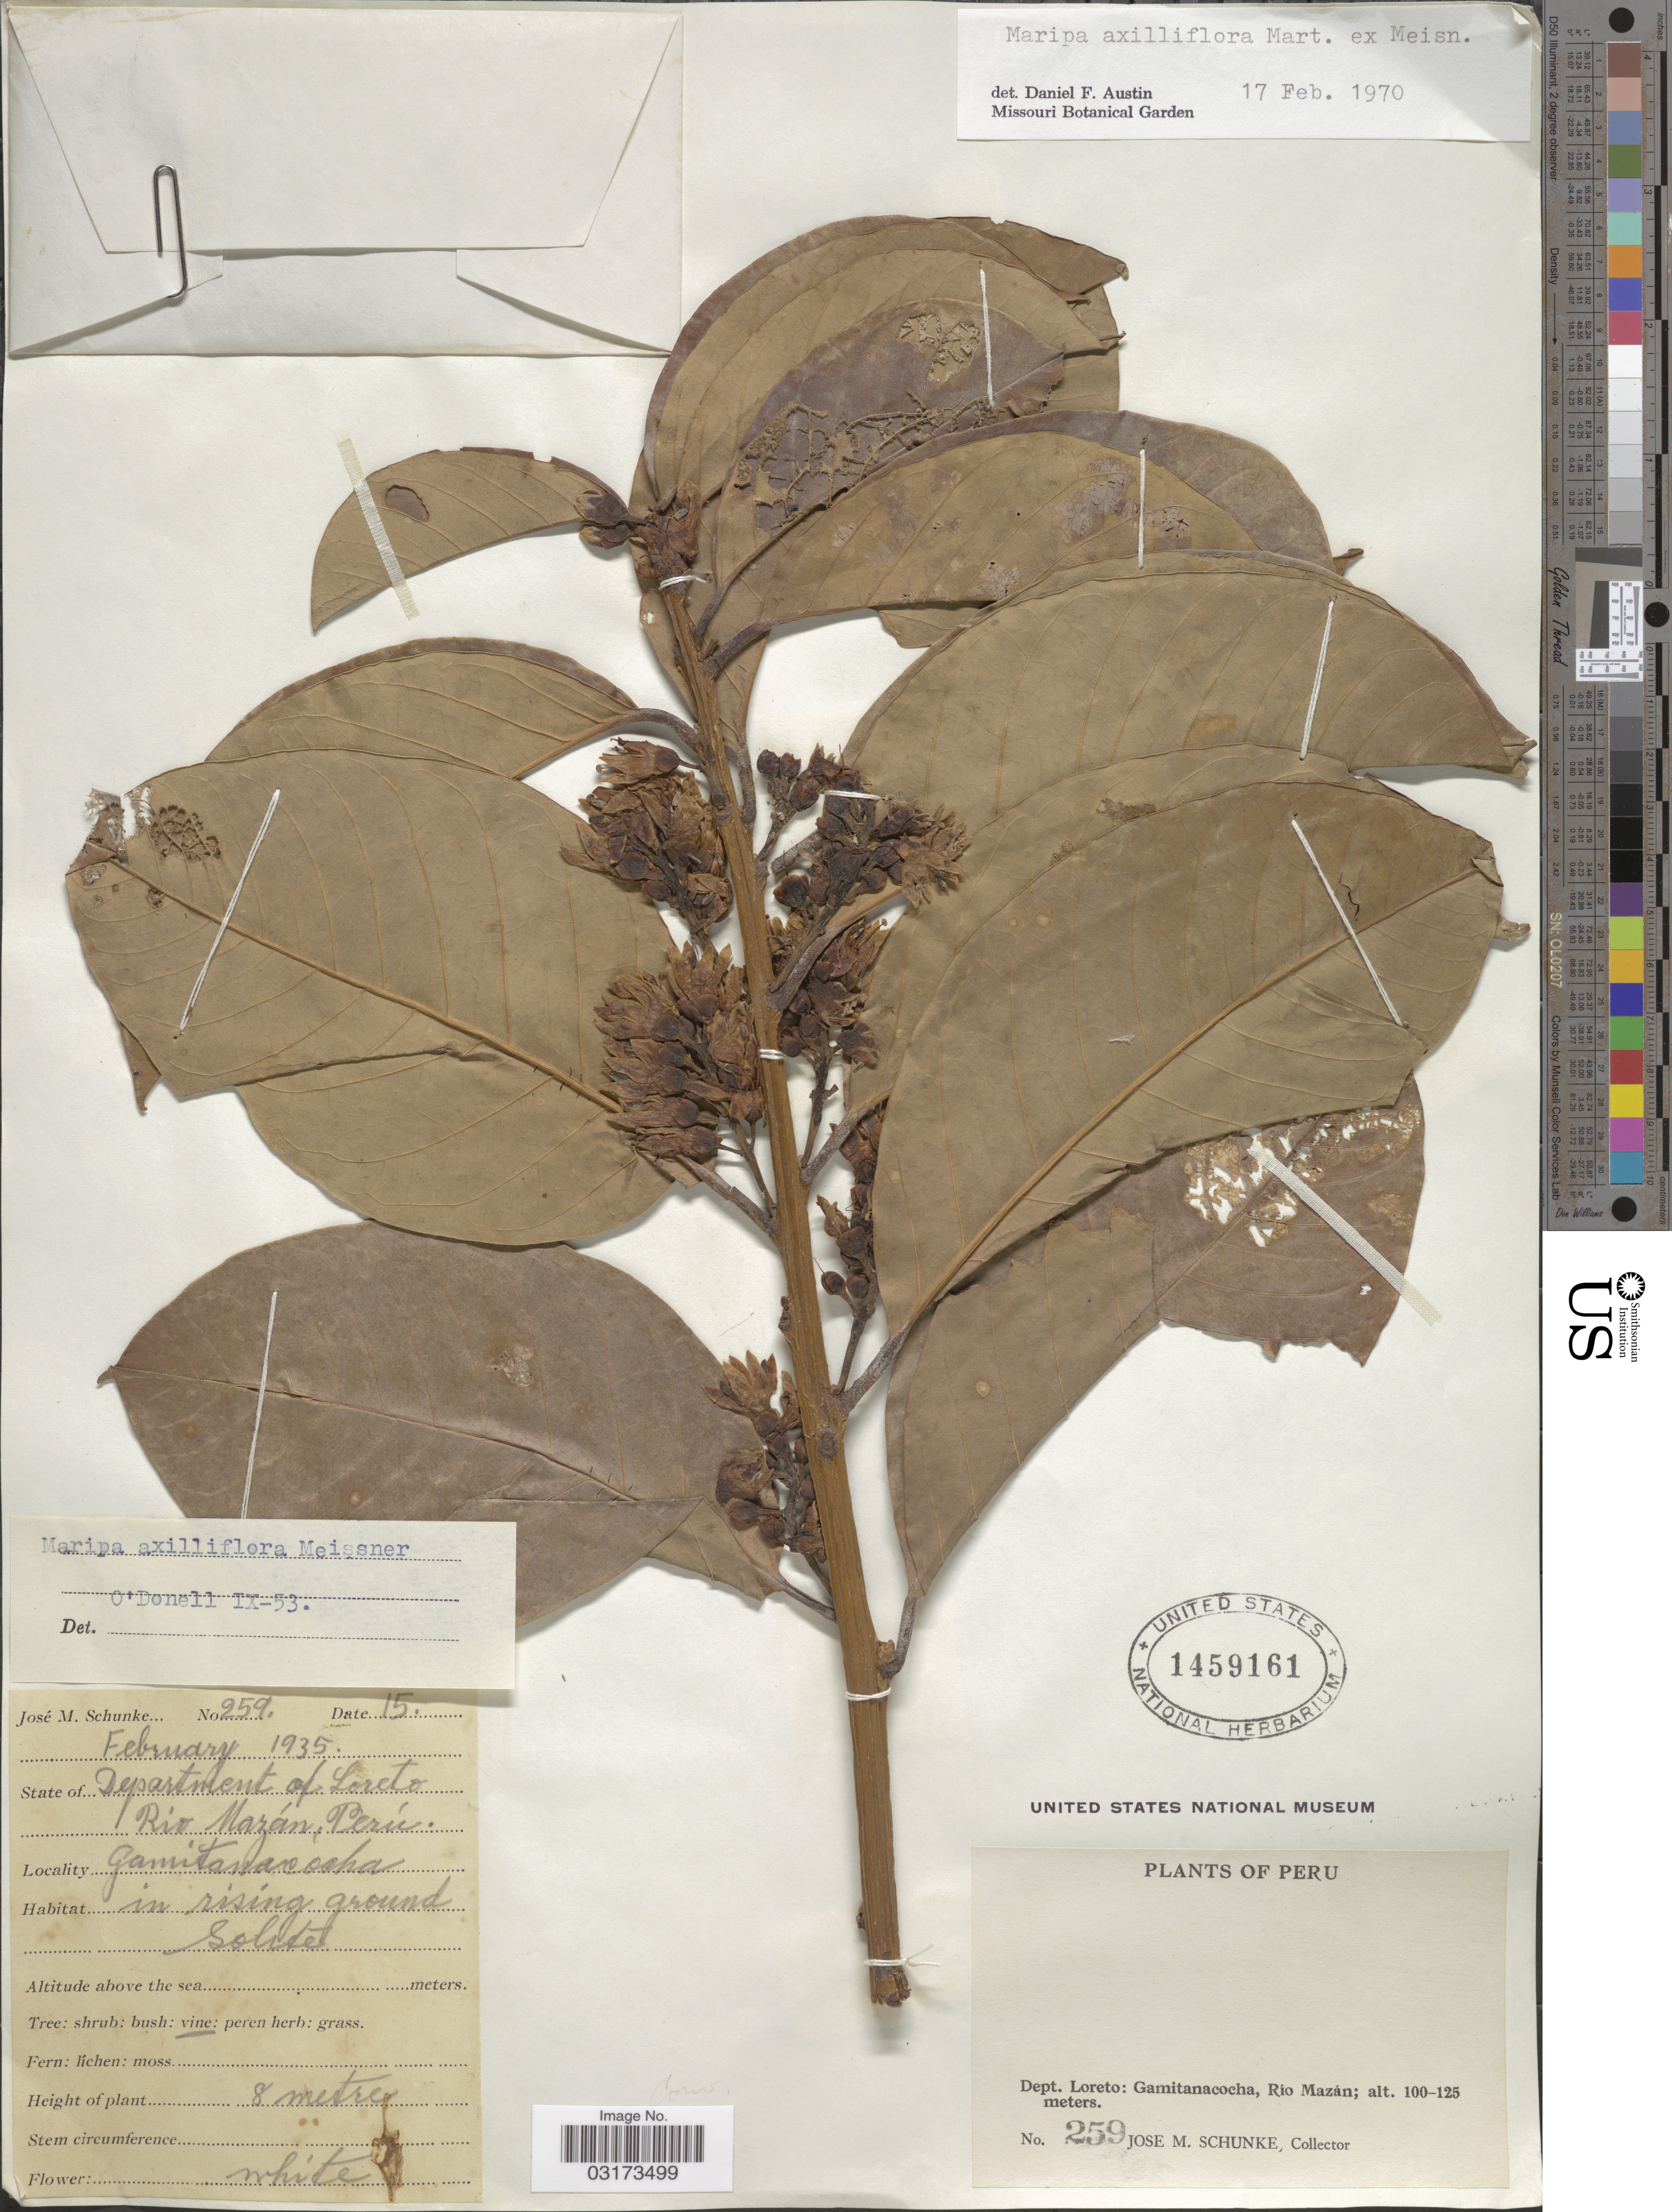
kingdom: Plantae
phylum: Tracheophyta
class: Magnoliopsida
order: Solanales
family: Convolvulaceae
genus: Maripa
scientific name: Maripa axilliflora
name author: Mart. ex Meisn.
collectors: J. M. Schunke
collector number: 259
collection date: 1935-02-15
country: Peru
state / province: Loreto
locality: Department of Loreto. Rio Mazán. Gamitanacocha.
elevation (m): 100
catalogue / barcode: US 1459161